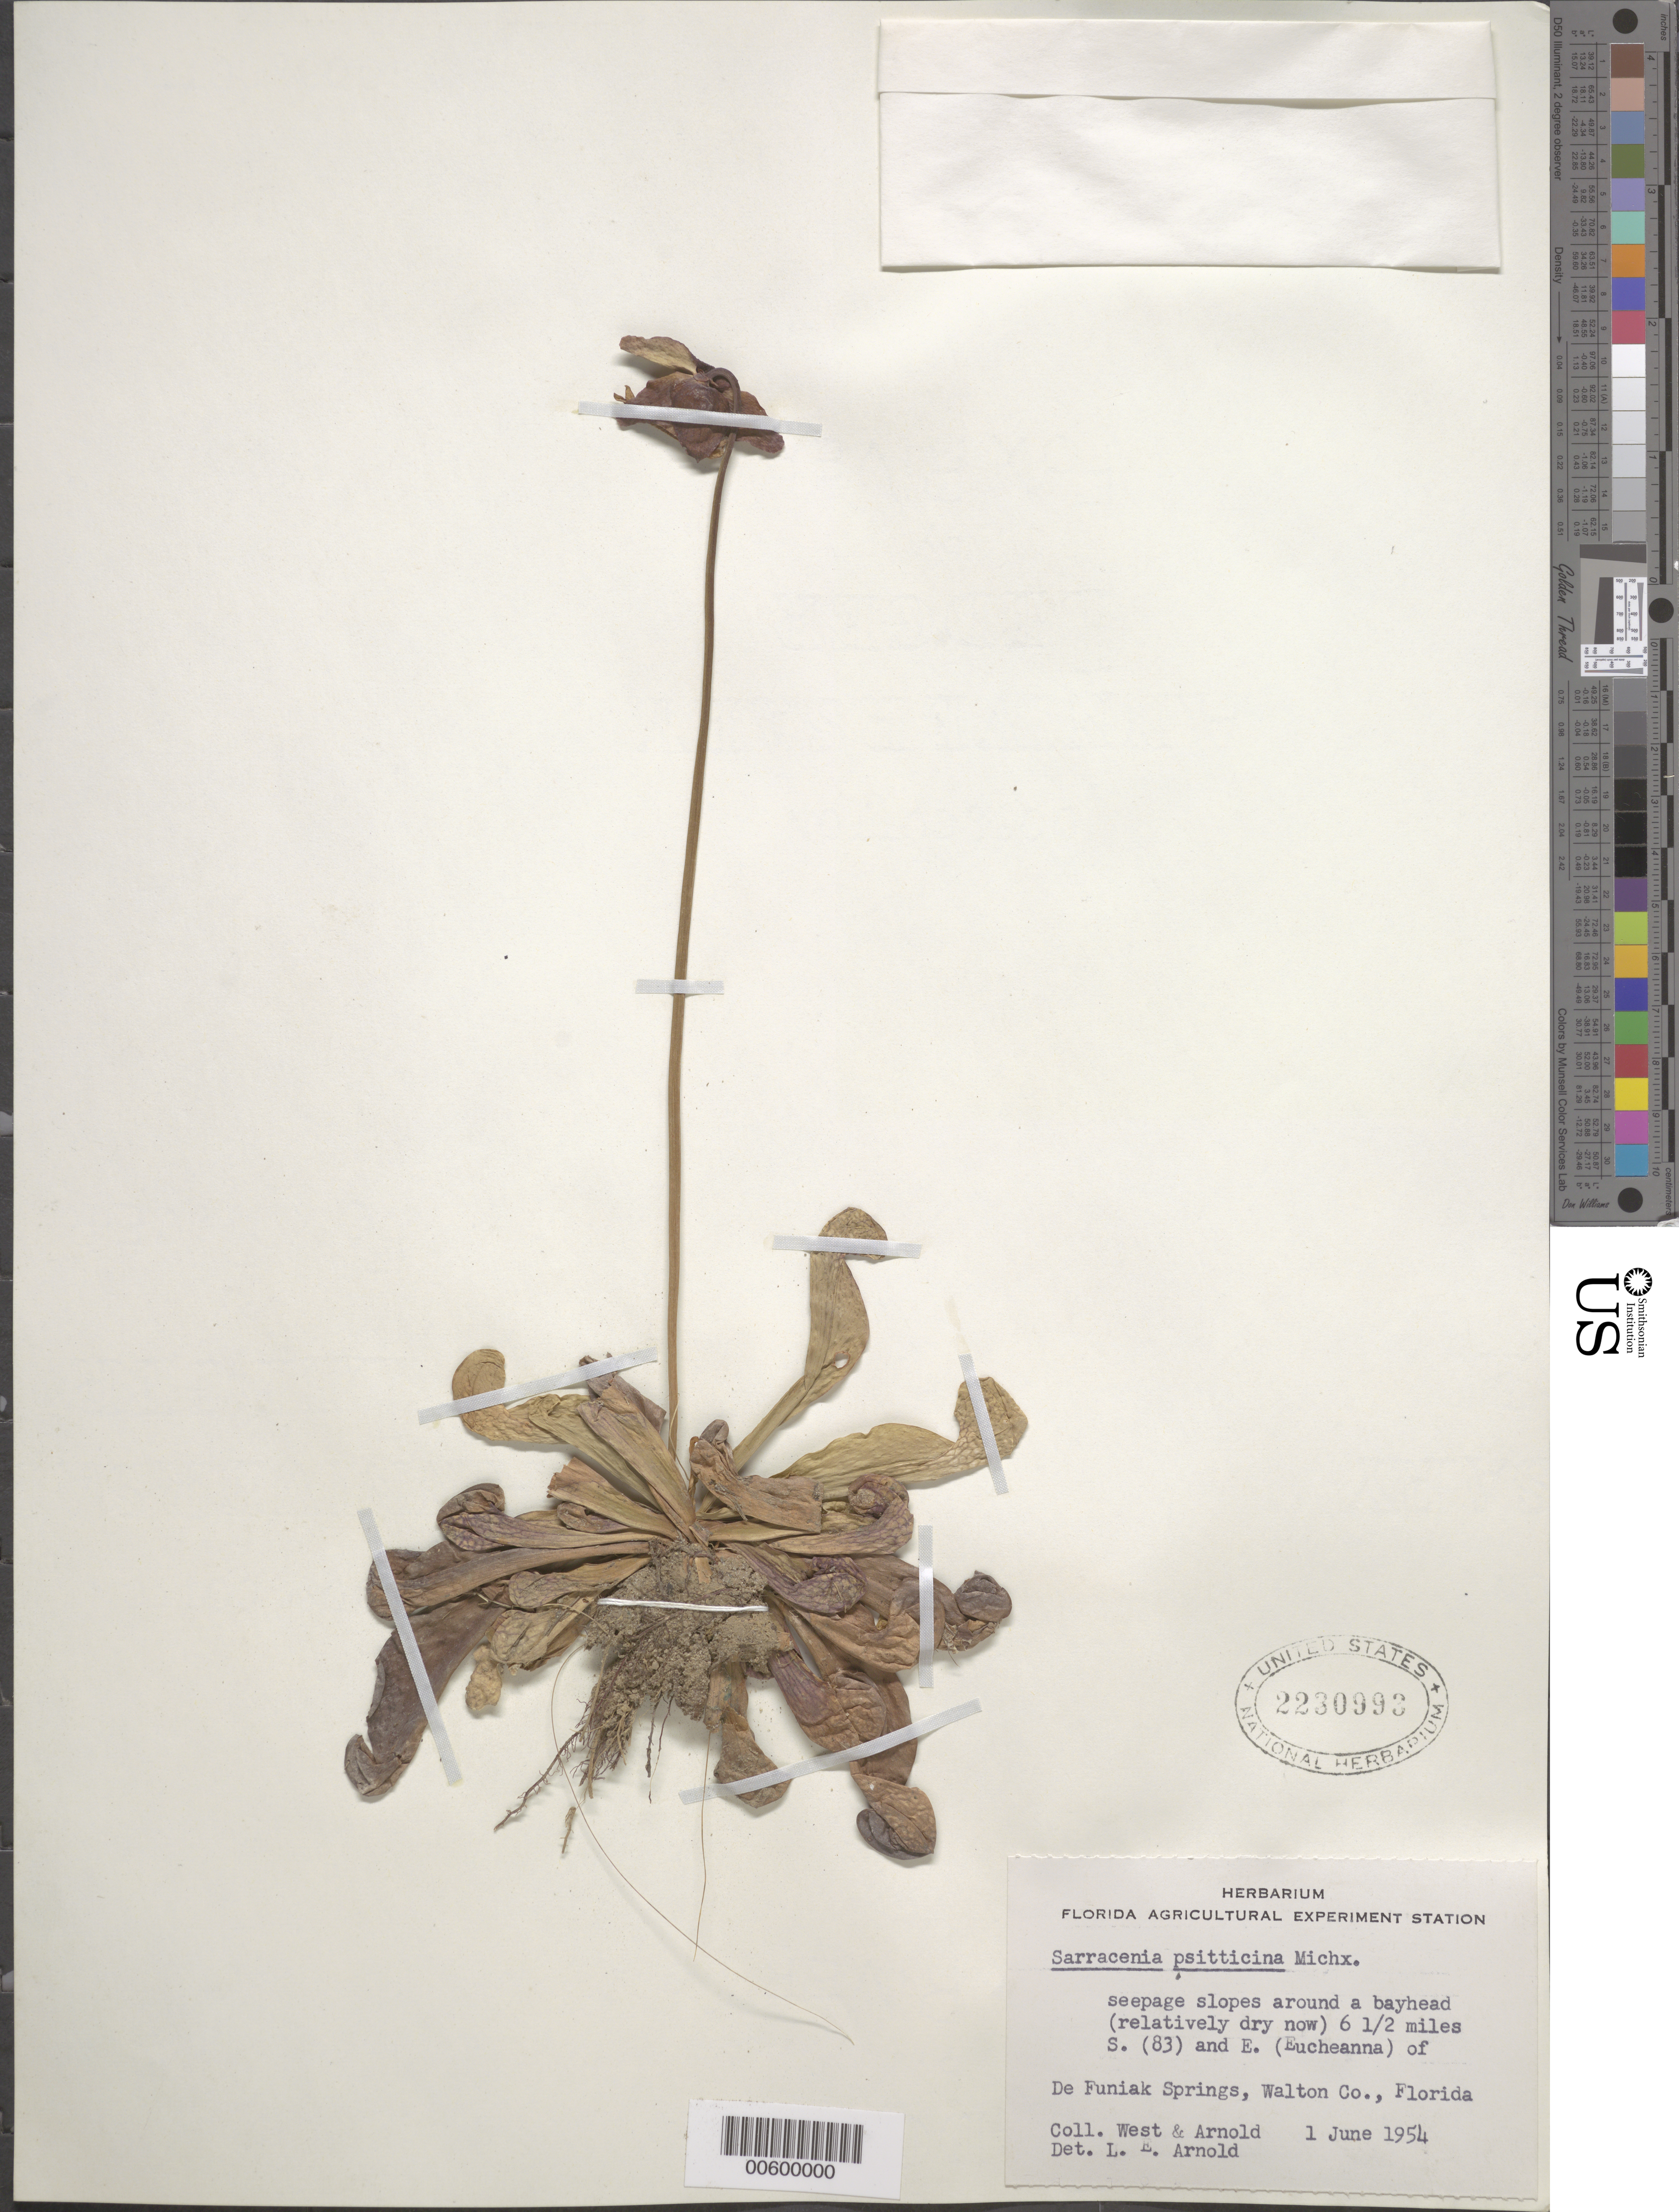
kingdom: Plantae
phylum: Tracheophyta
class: Magnoliopsida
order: Fabales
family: Fabaceae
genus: Platymiscium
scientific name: Platymiscium pleiostachyum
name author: Donn. Sm.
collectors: -. West & L. E. Arnold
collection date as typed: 01 Jun 1954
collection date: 1954-06-01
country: United States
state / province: Florida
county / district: Walton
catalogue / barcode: US 2230993